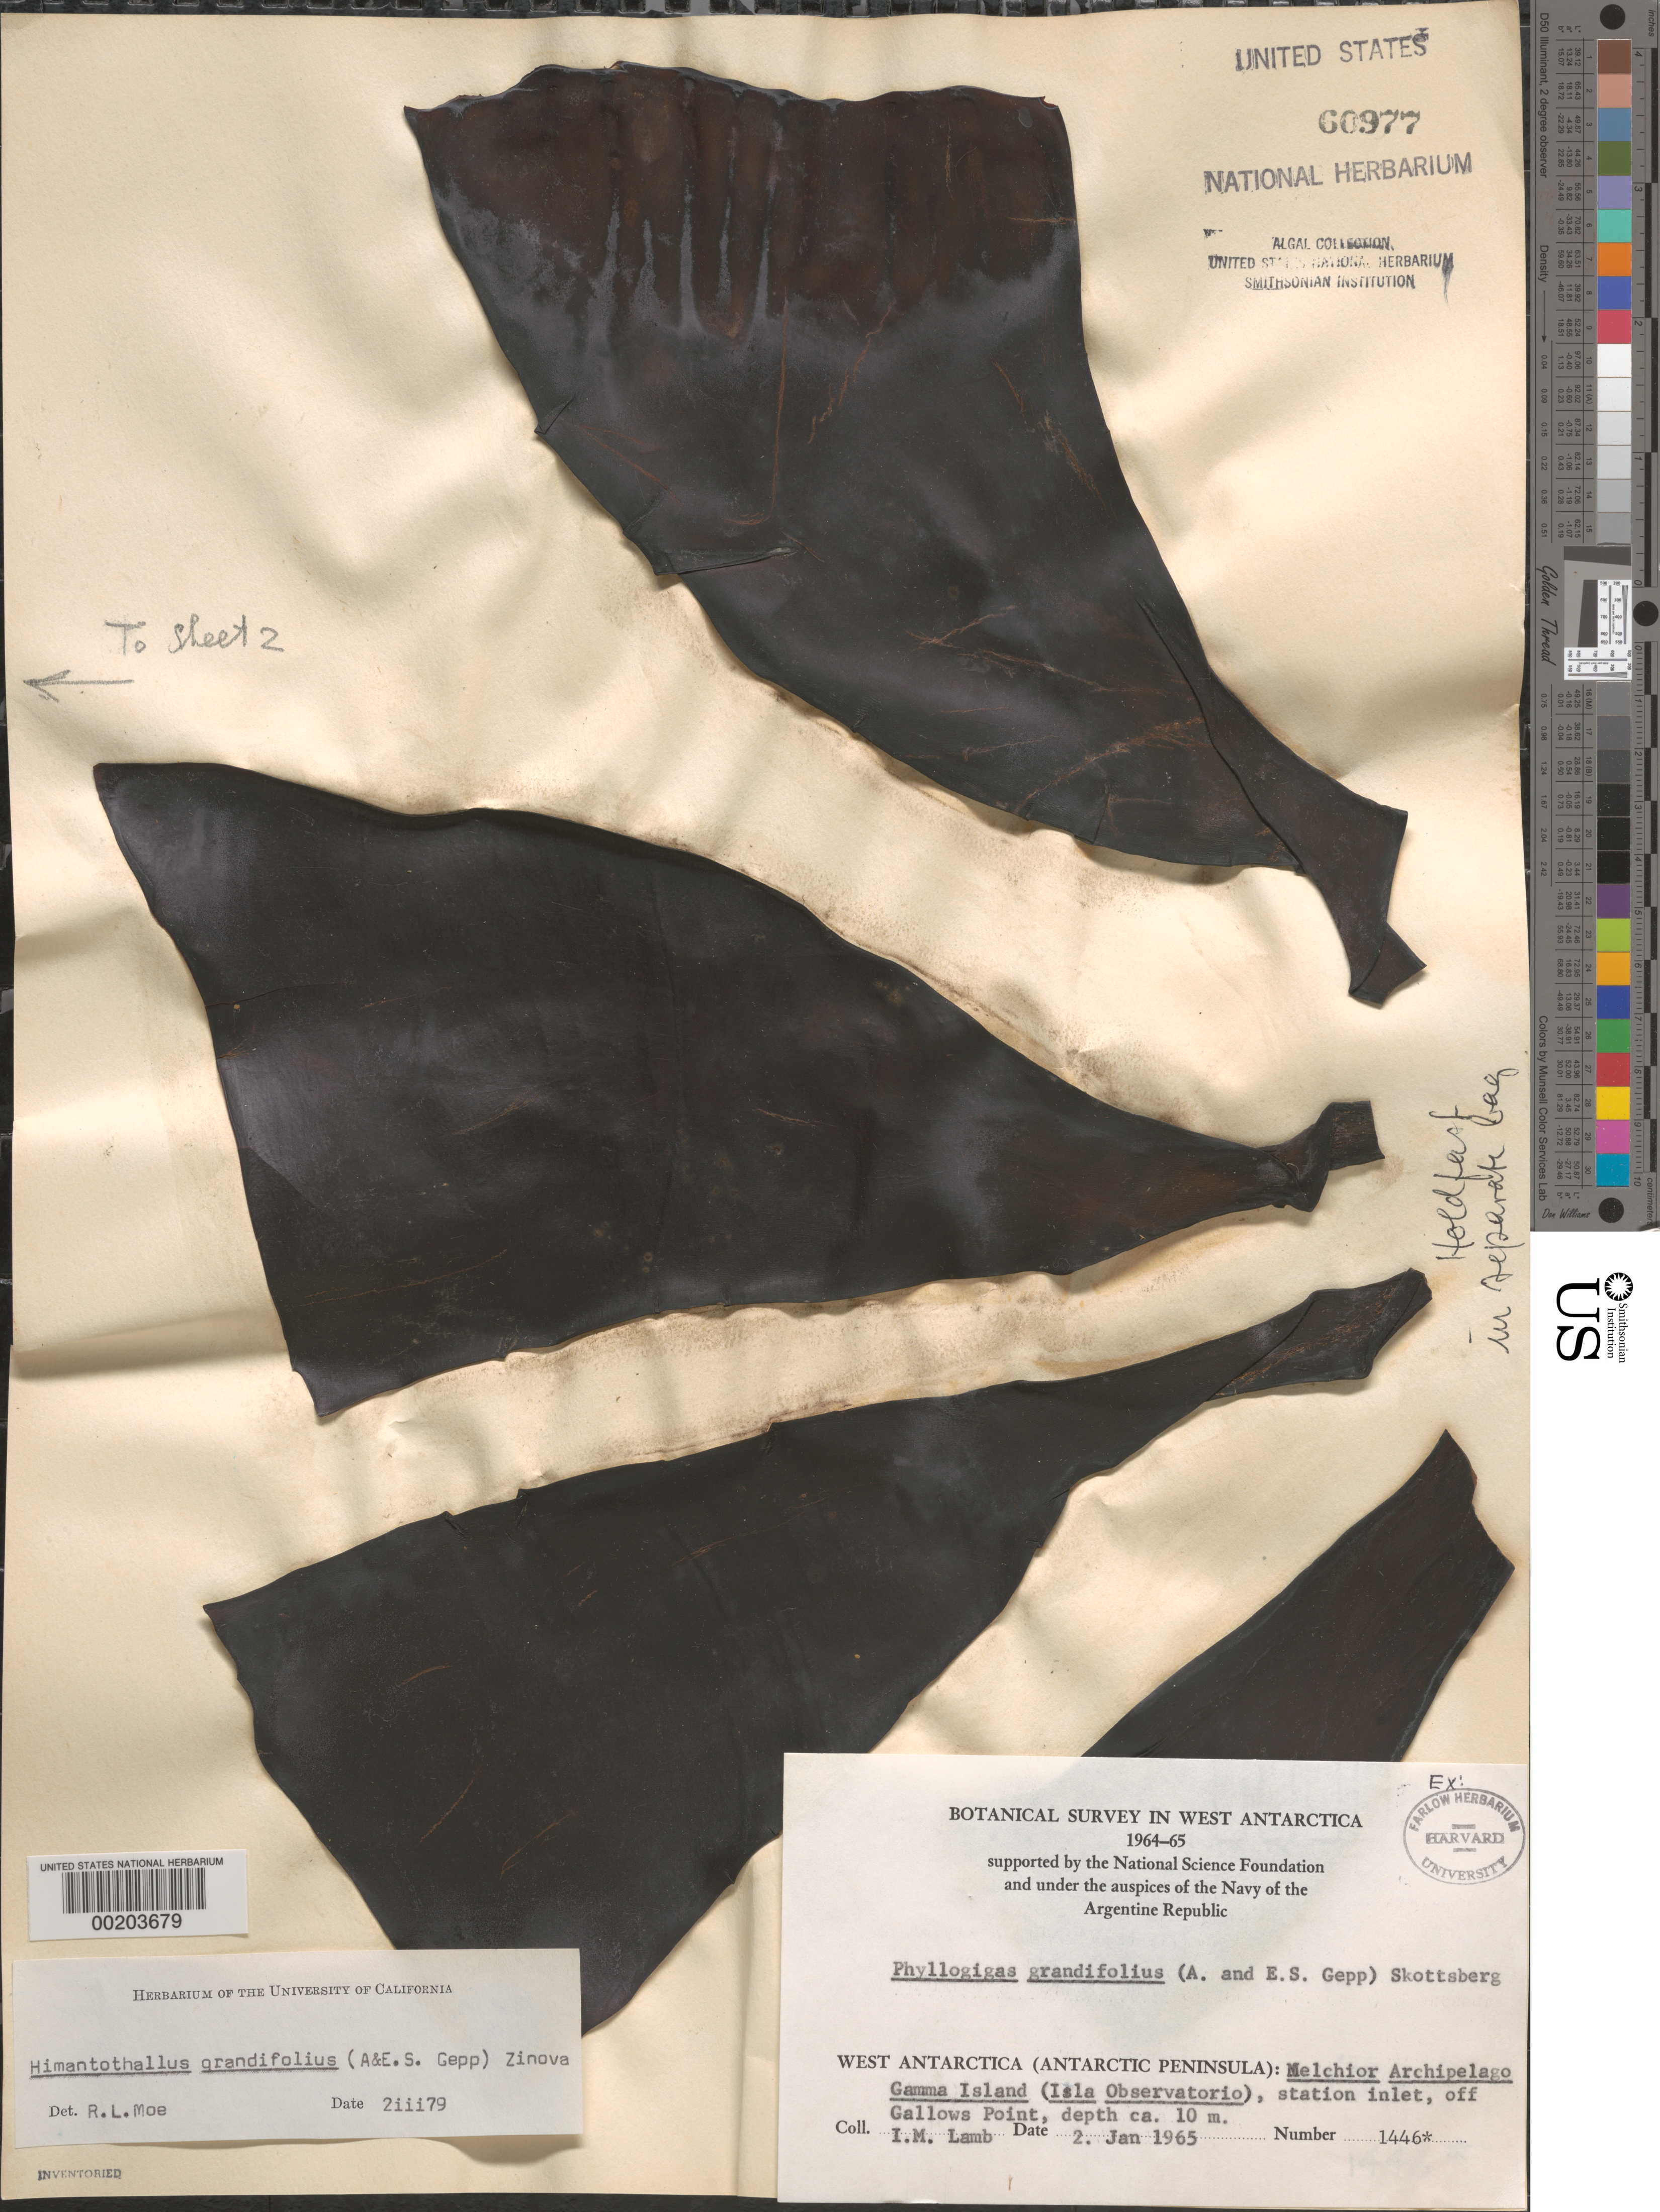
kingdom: Chromista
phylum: Ochrophyta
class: Phaeophyceae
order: Desmarestiales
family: Desmarestiaceae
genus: Himantothallus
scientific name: Himantothallus grandifolius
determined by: Moe, R. L.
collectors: I. M. Lamb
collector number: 1446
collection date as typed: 02 Jan 1965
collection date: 1965-01-02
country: Antarctica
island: Gamma Island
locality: Off Gallows Point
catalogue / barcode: US 60977